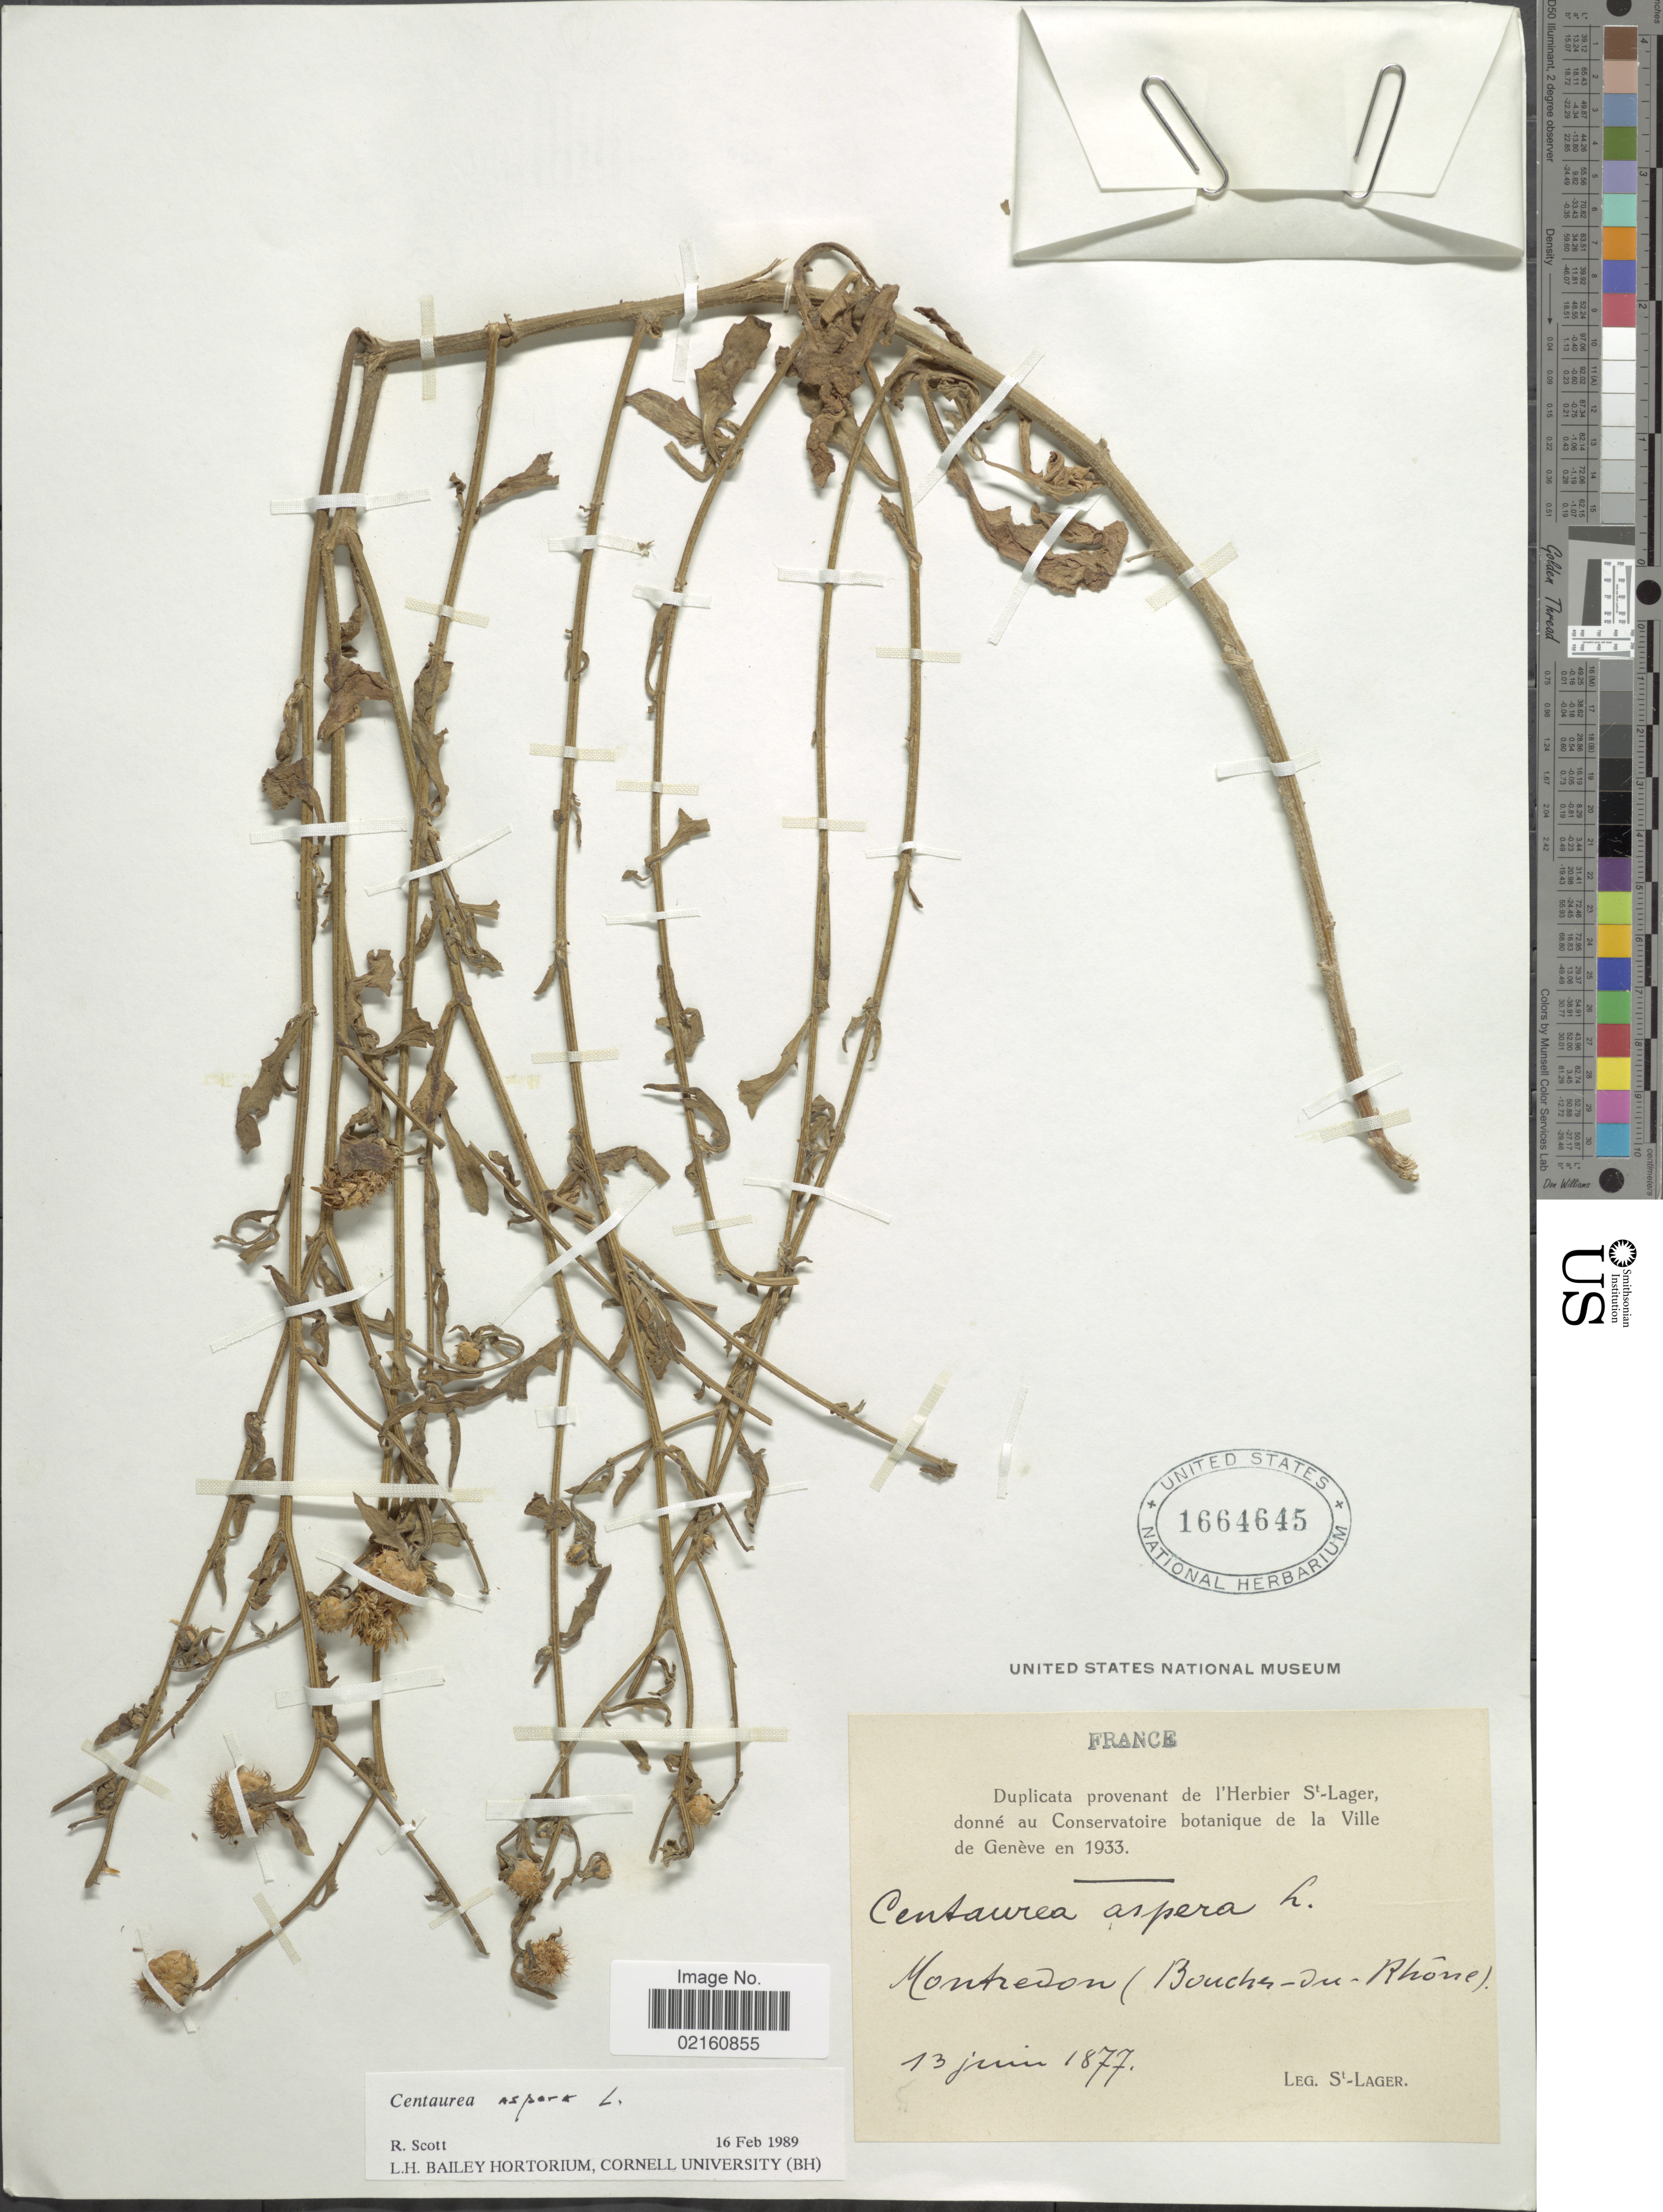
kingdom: Plantae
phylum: Tracheophyta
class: Magnoliopsida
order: Asterales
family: Asteraceae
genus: Centaurea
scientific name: Centaurea aspera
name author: L.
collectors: -. St. Lager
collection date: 1877-06-13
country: France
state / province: Auvergne-Rhône-Alpes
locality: Montredon (Bouche-du-Rhone) [interpreted]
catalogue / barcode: US 1664645